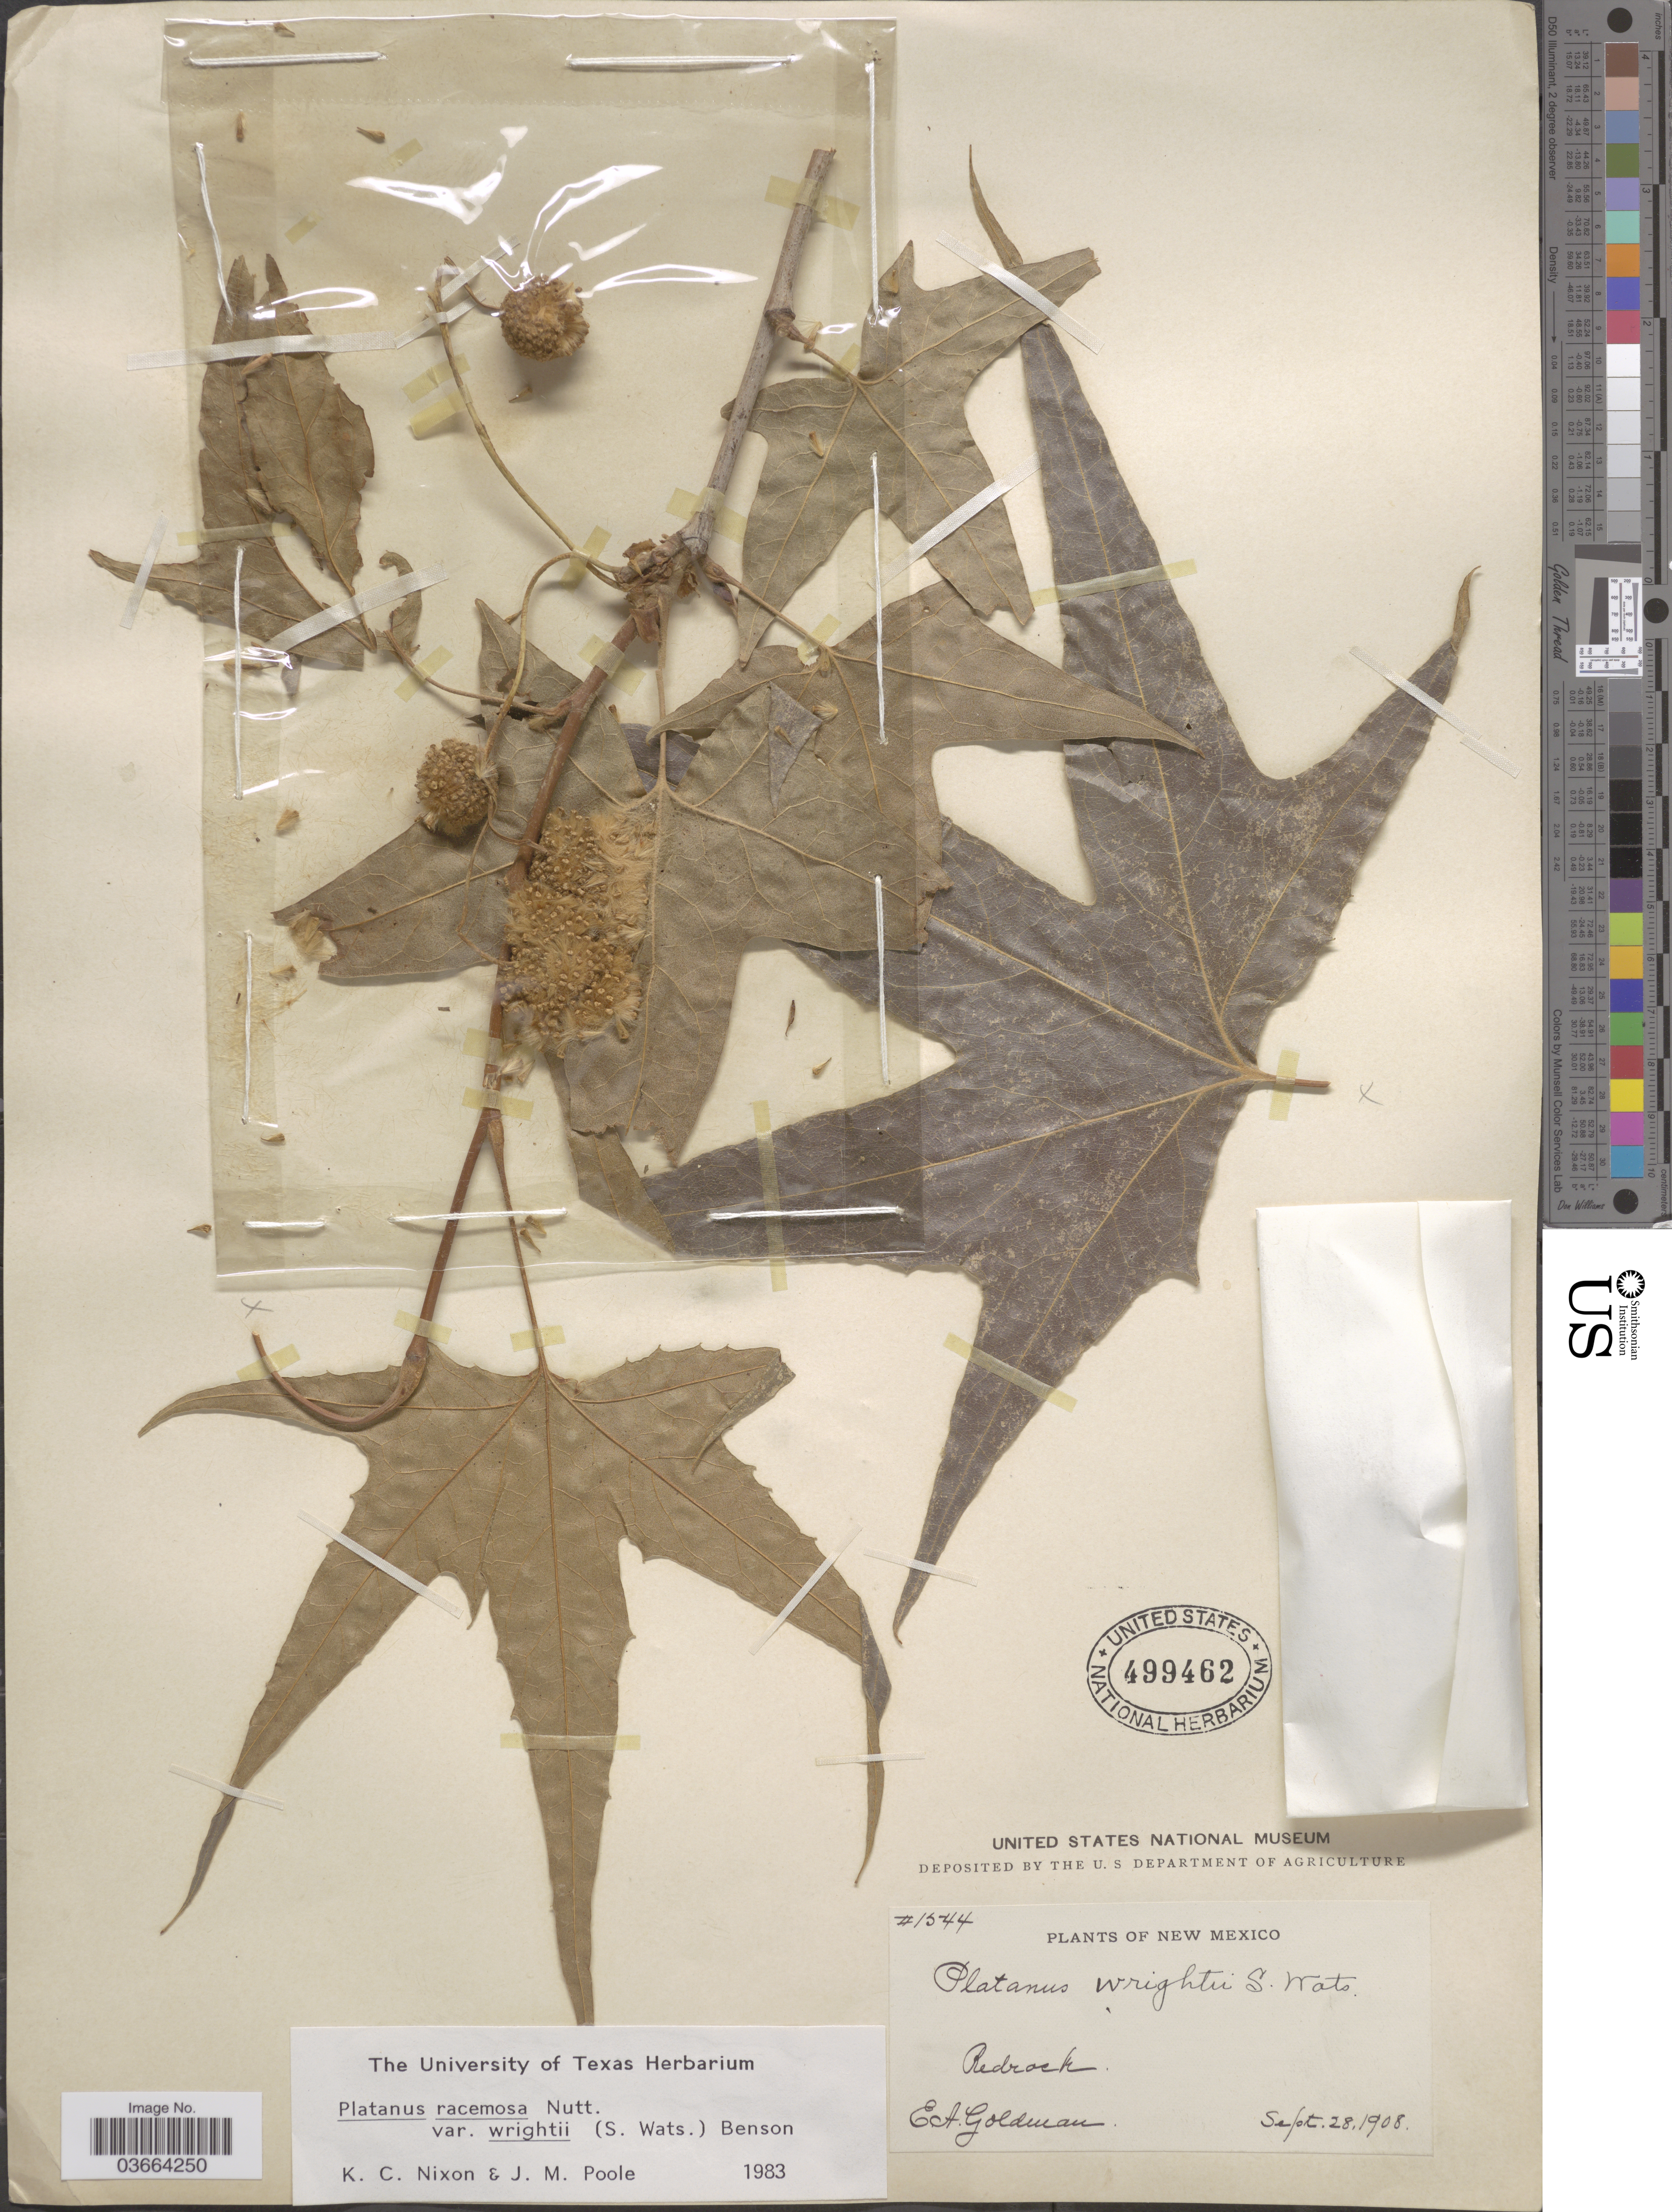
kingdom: Plantae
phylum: Tracheophyta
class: Magnoliopsida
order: Proteales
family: Platanaceae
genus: Platanus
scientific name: Platanus racemosa var. wrightii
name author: (S. Watson) L.D. Benson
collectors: E. A. Goldman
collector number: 1544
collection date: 1908-09-28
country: United States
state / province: New Mexico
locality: Redrock.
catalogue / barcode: US 499462